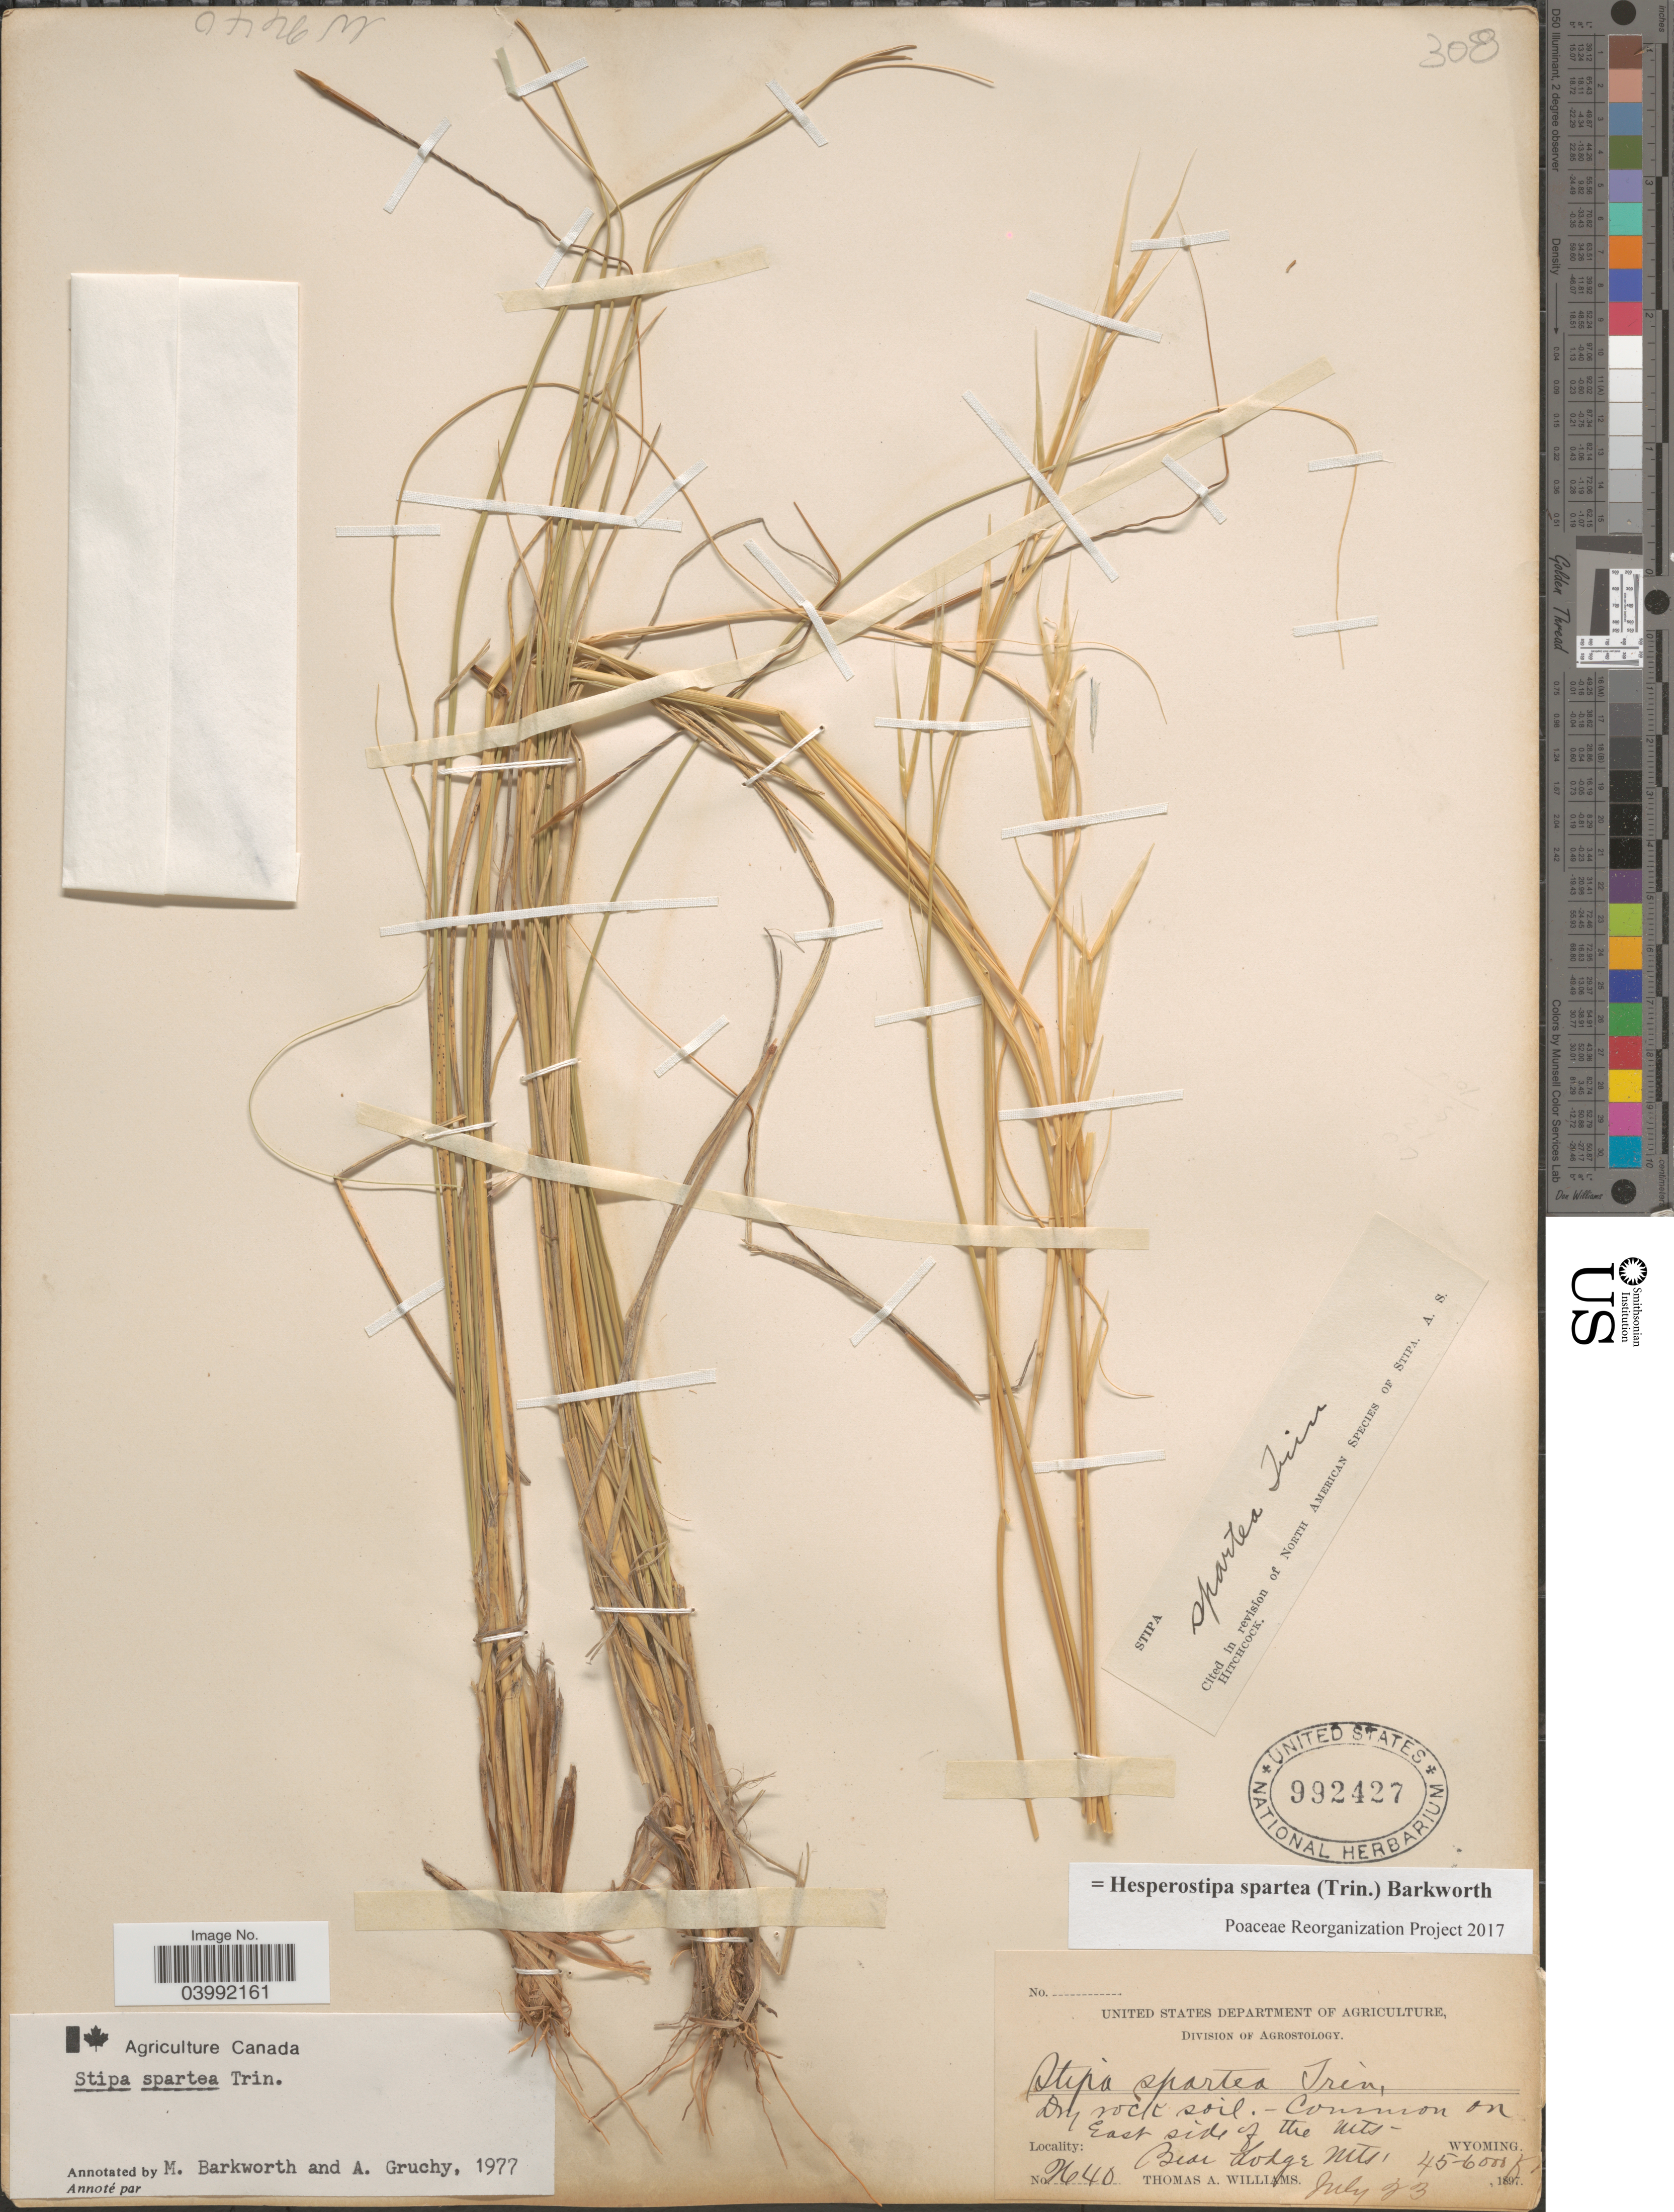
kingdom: Plantae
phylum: Tracheophyta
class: Liliopsida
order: Poales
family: Poaceae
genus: Hesperostipa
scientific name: Hesperostipa spartea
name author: (Trin.) Barkworth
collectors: T. A. Williams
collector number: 2640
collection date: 1897-07-23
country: United States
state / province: Wyoming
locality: East side of the mts. Bear Lodge Mts.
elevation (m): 1372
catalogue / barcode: US 992427